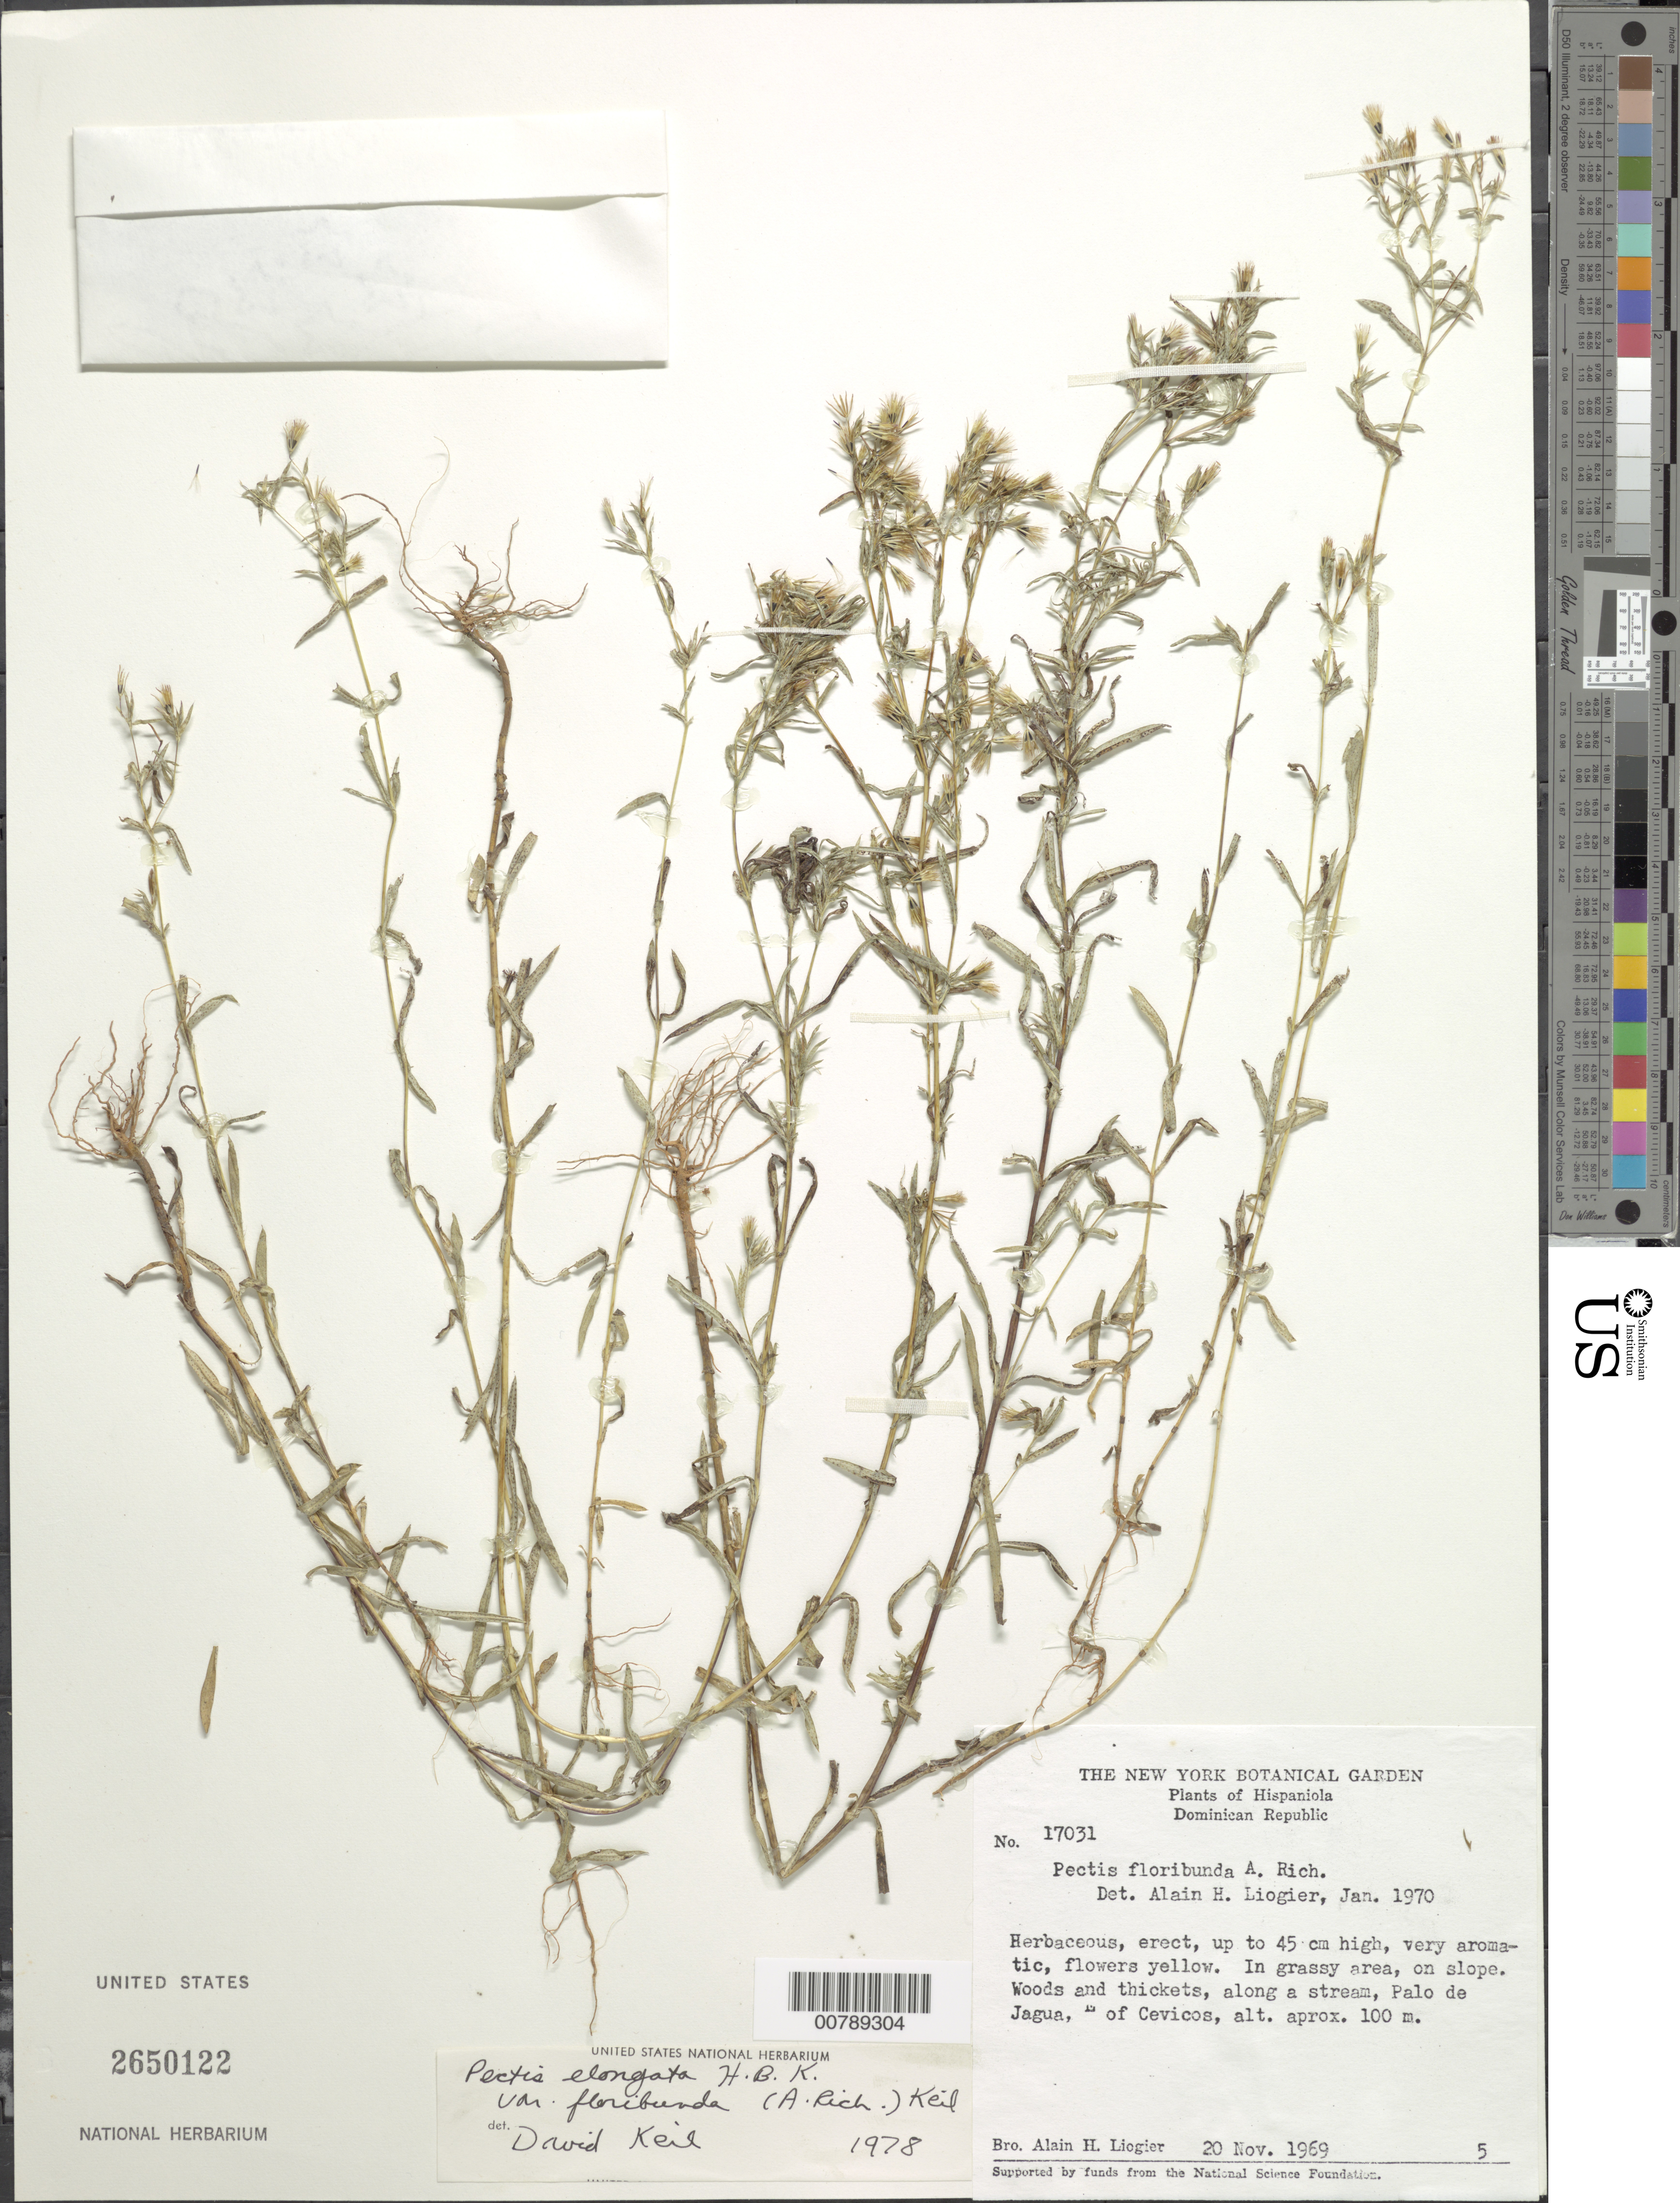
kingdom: Plantae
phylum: Tracheophyta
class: Magnoliopsida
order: Asterales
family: Asteraceae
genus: Pectis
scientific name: Pectis elongata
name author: Kunth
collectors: A. H. Liogier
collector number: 17031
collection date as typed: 20 Nov 1969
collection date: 1969-11-20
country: Dominican Republic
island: Hispaniola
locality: In grassy area, on slope. Woods and thickets, along a stream, Palo de Jagua E of Cevicos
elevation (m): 100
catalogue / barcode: US 2650122-2